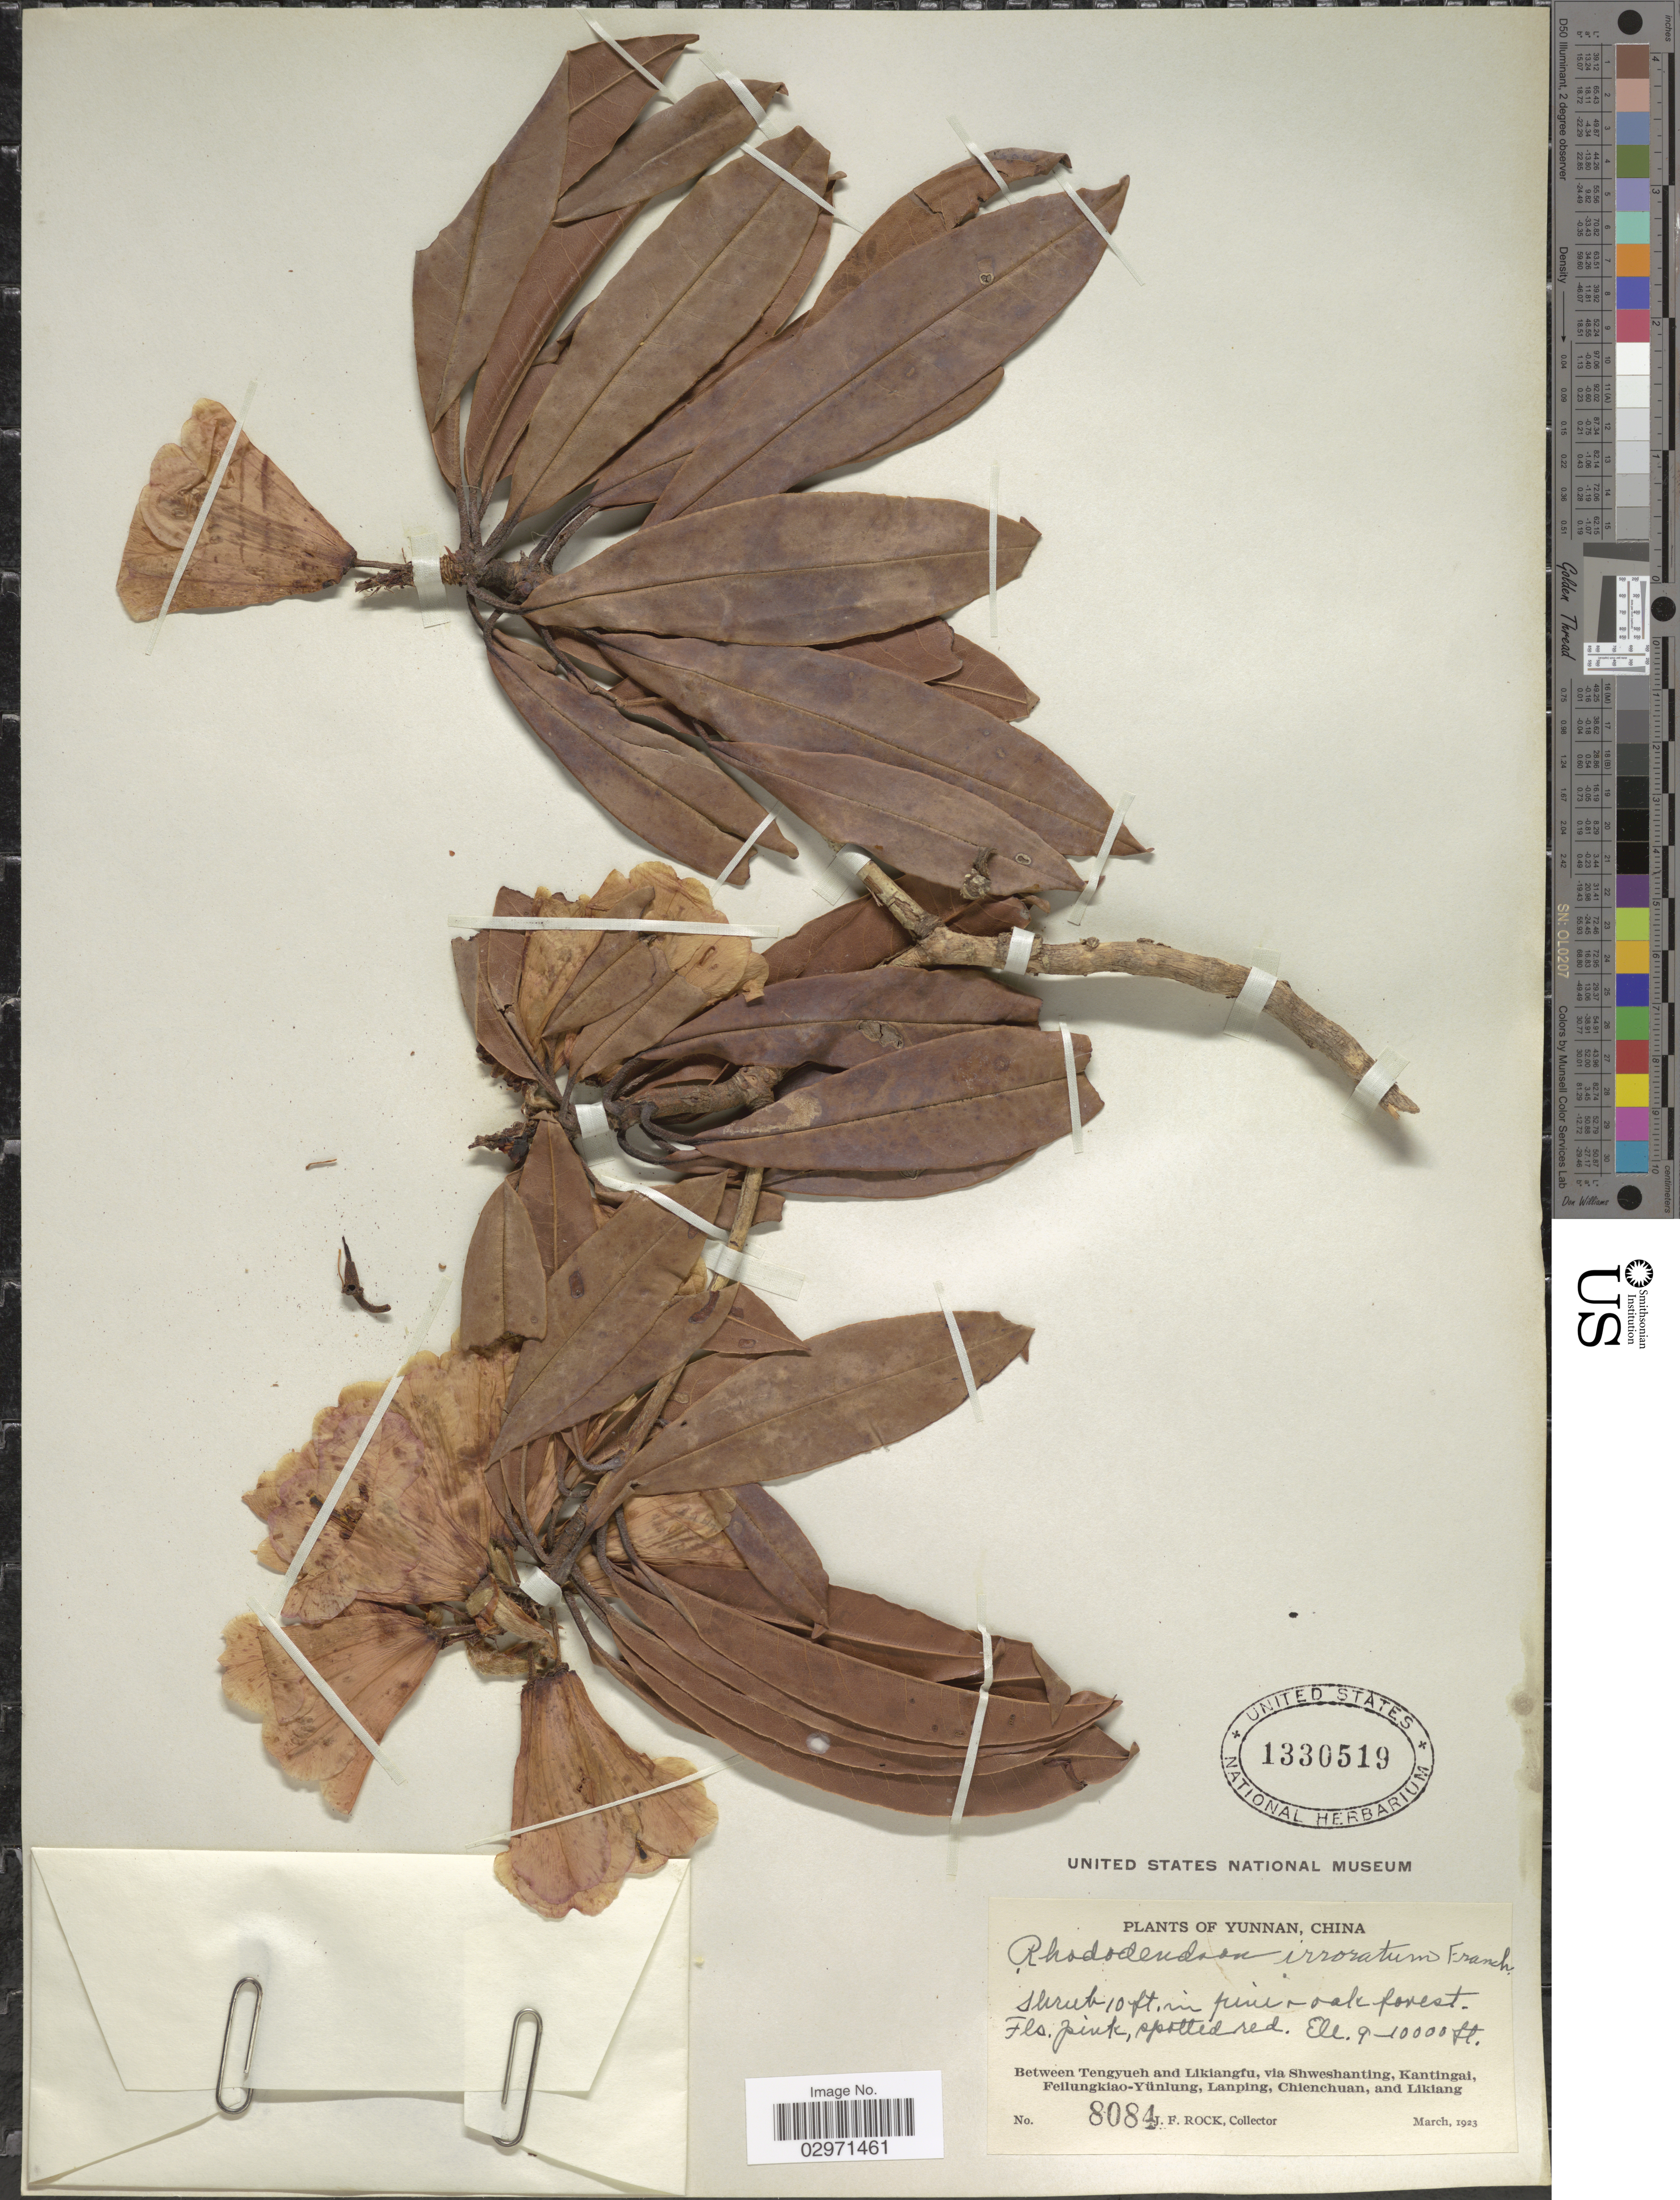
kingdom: Plantae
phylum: Tracheophyta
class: Magnoliopsida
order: Ericales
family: Ericaceae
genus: Rhododendron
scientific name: Rhododendron irroratum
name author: Franch.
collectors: J. Rock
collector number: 8084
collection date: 1923-03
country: China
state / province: Yunnan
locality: Between Tengyueh and Likiangfu, via Shweshanting, Kantingai, Feilungkiao-Yünlung, Lanping, Chienchuan, and Likiang.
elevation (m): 2743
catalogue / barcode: US 1330519